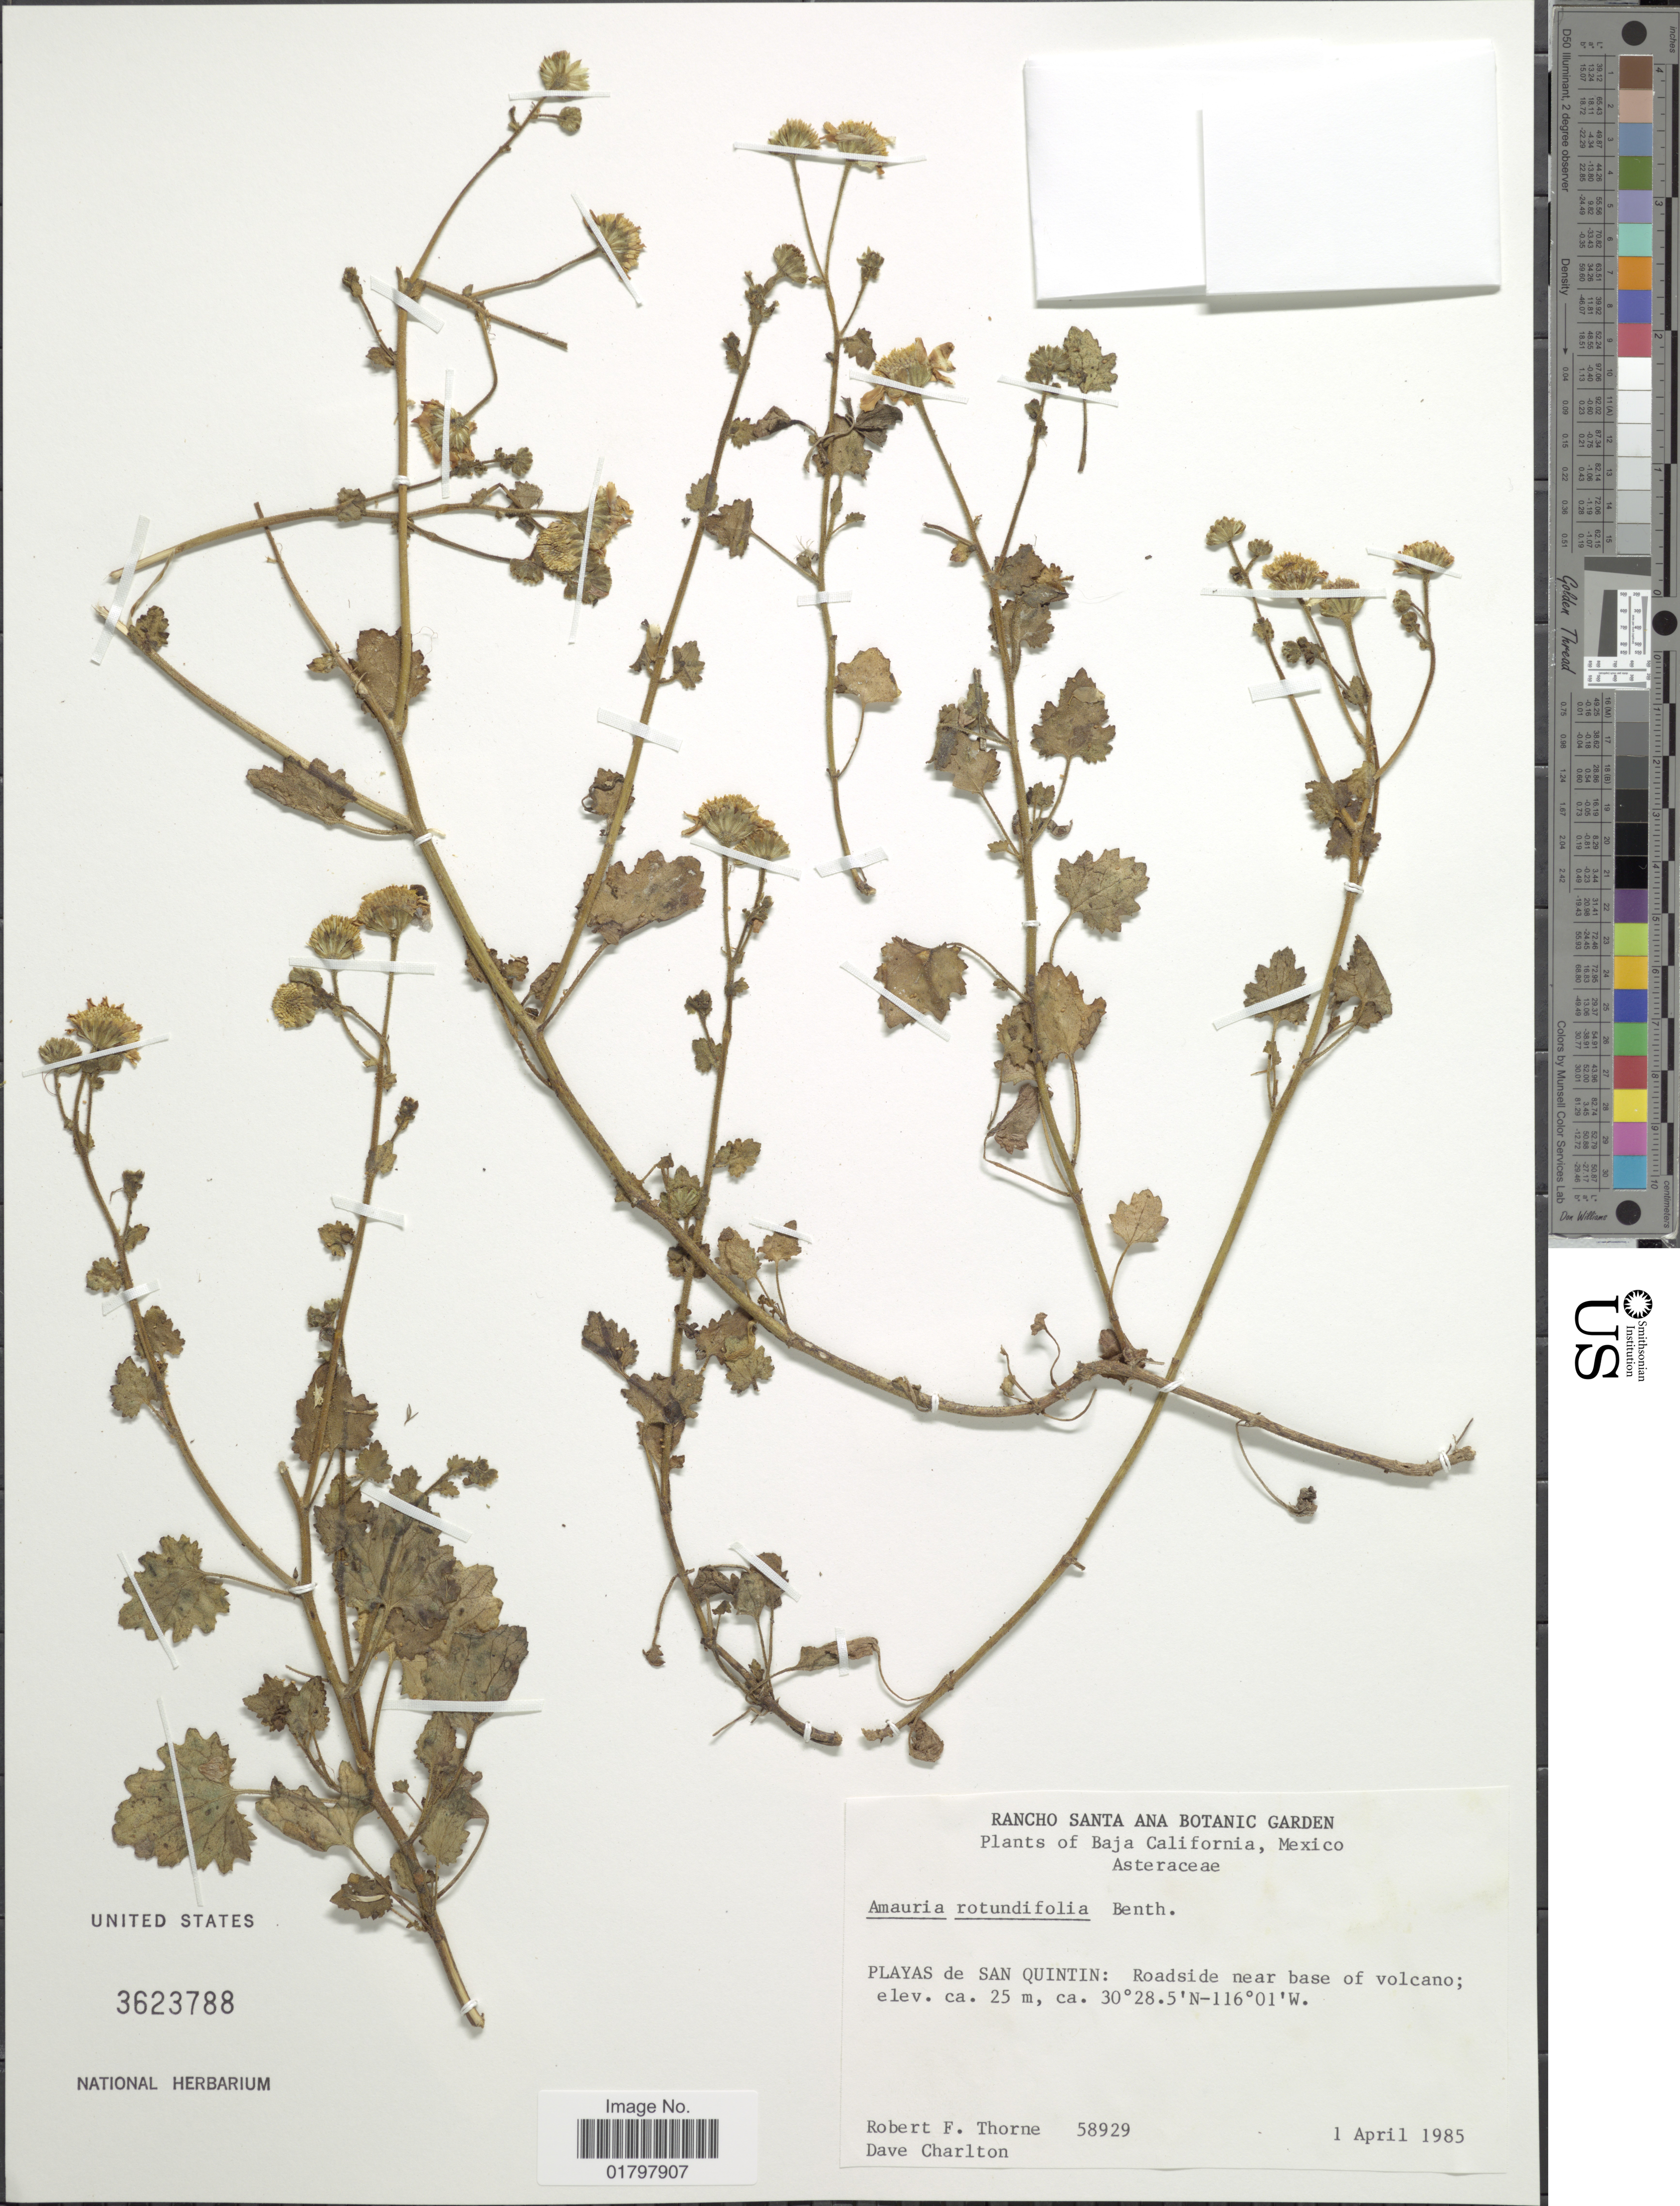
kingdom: Plantae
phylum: Tracheophyta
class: Magnoliopsida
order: Asterales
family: Asteraceae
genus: Amauria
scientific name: Amauria rotundifolia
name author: Benth.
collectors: R. F. Thorne & D. Charlton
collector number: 58929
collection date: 1985-04-01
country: Mexico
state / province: Baja California Sur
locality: Playas de San Quintin: Roadside near base of volcano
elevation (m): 25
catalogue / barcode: US 3623788